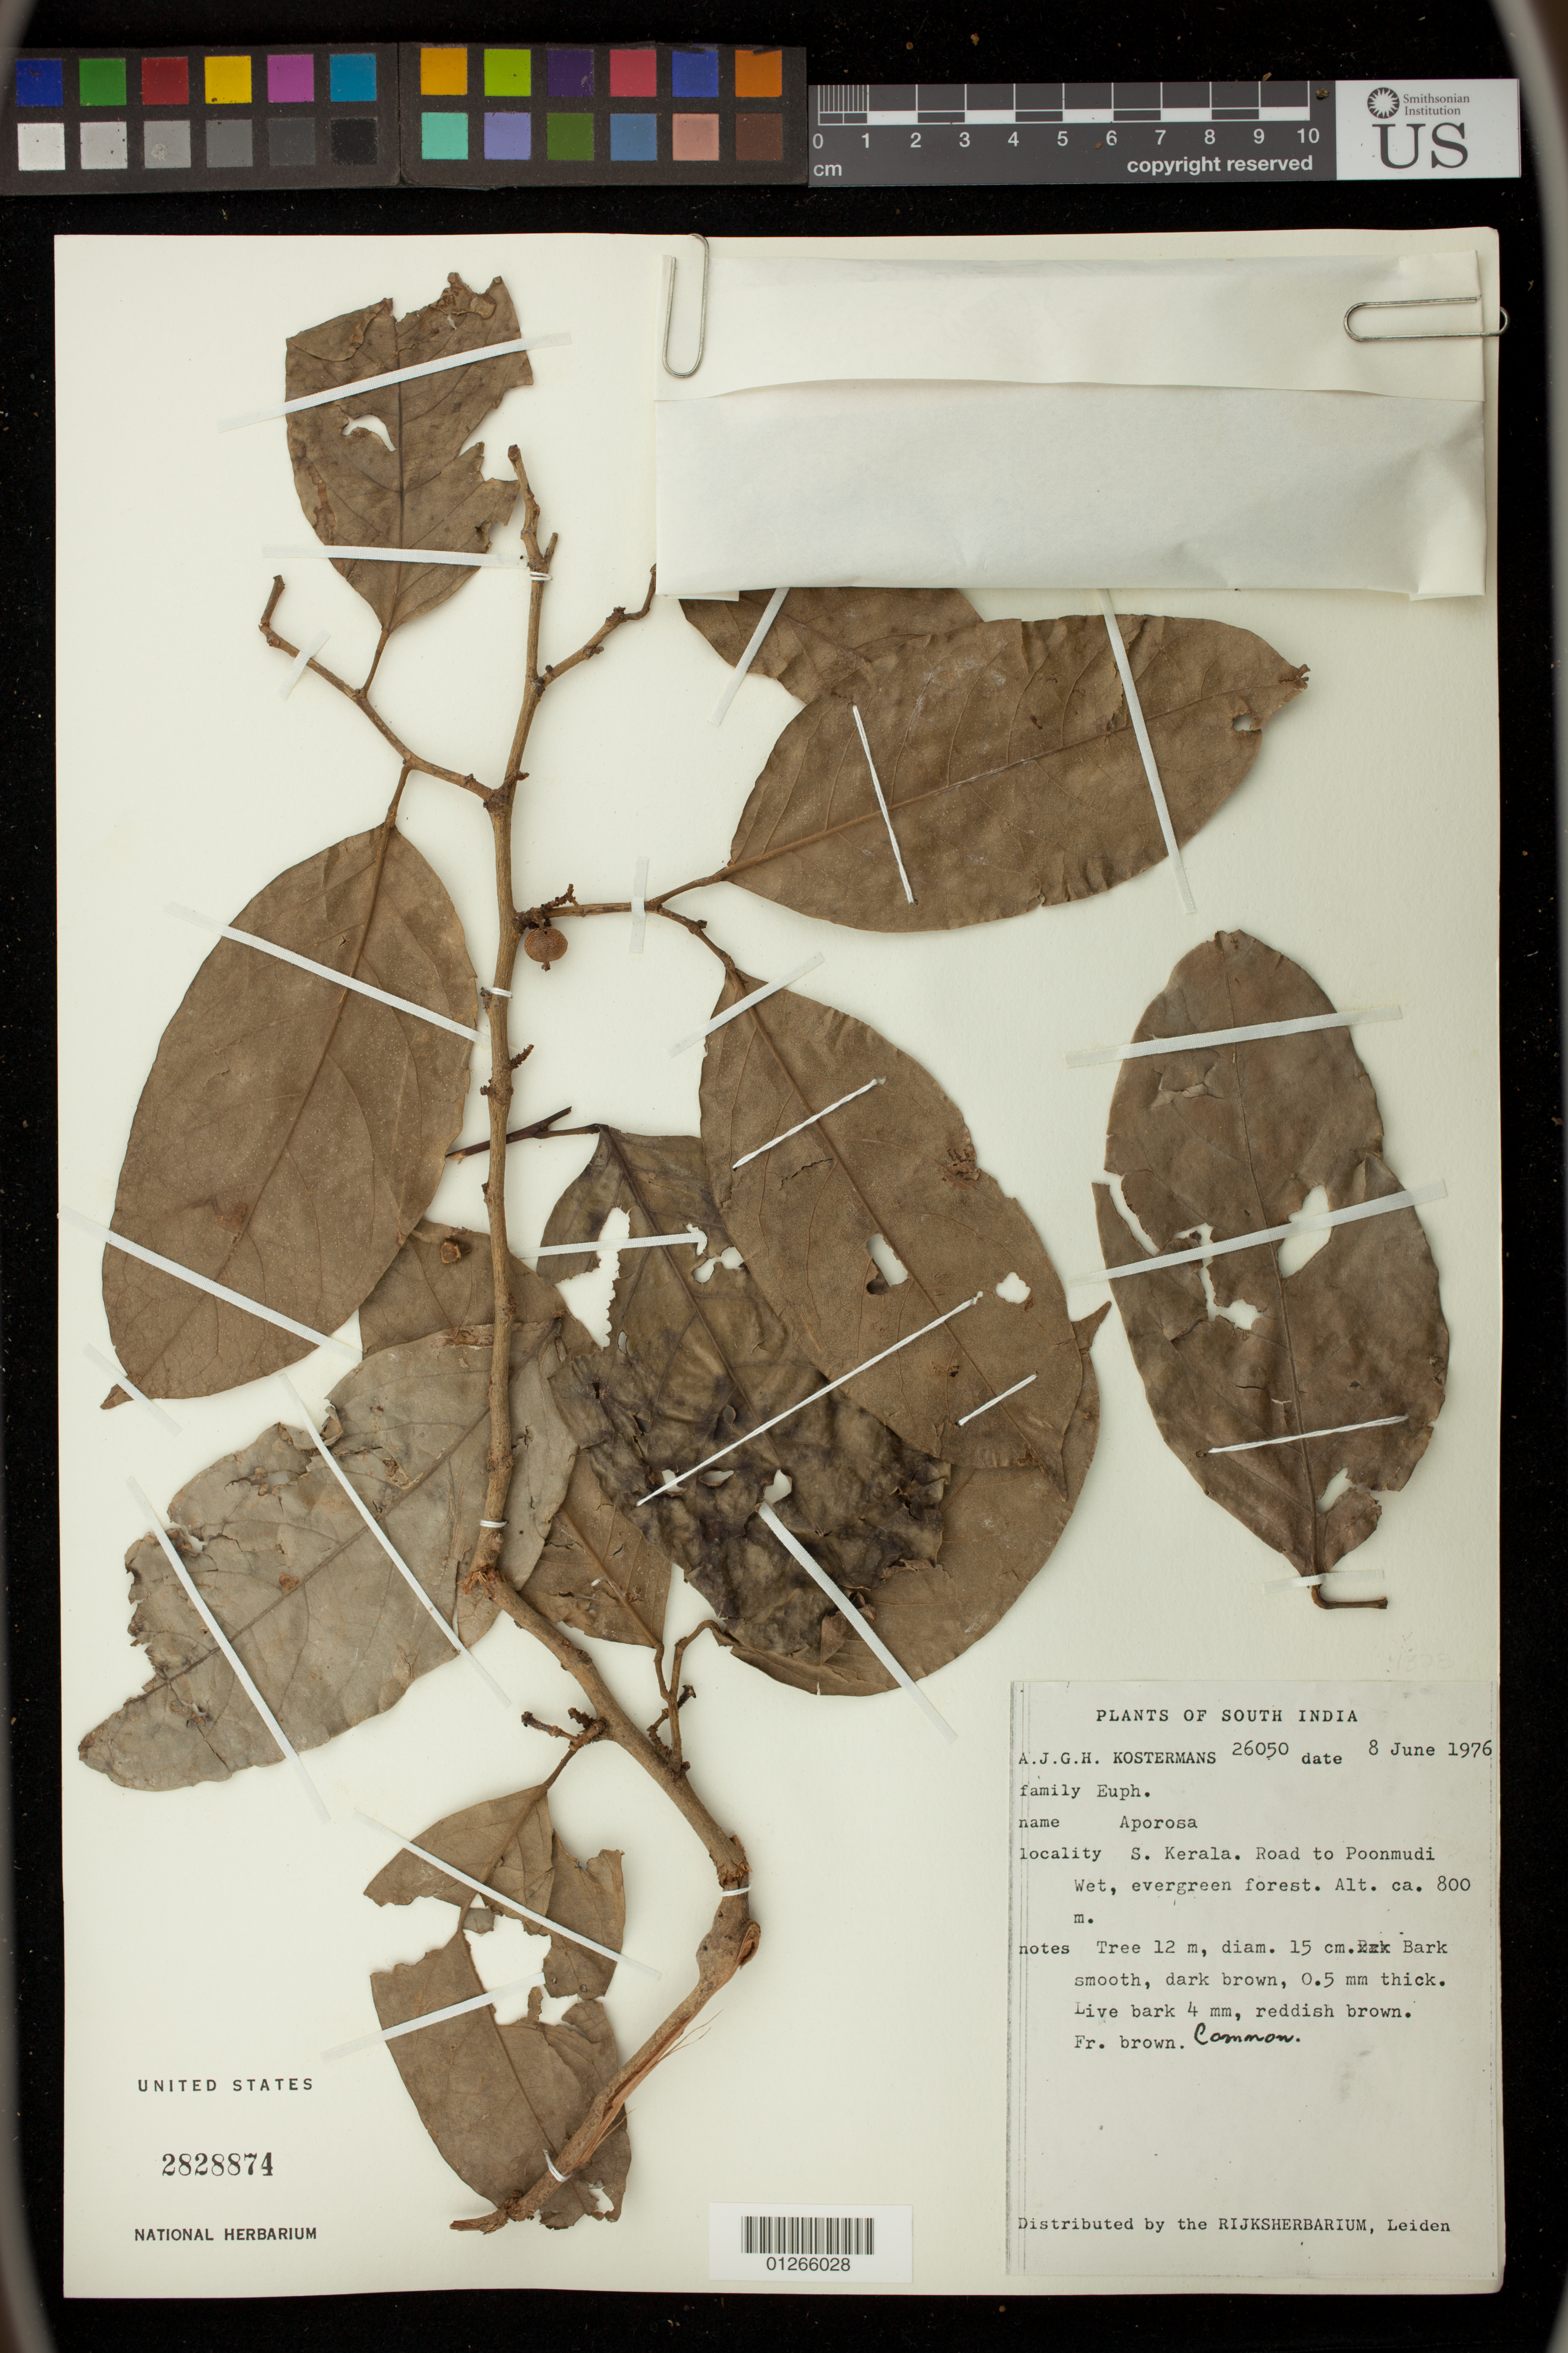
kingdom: Plantae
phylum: Tracheophyta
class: Magnoliopsida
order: Malpighiales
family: Phyllanthaceae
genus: Aporosa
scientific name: Aporosa sp.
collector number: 26050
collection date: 1976-06-08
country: India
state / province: Kerala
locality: South India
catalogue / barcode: US 2828874